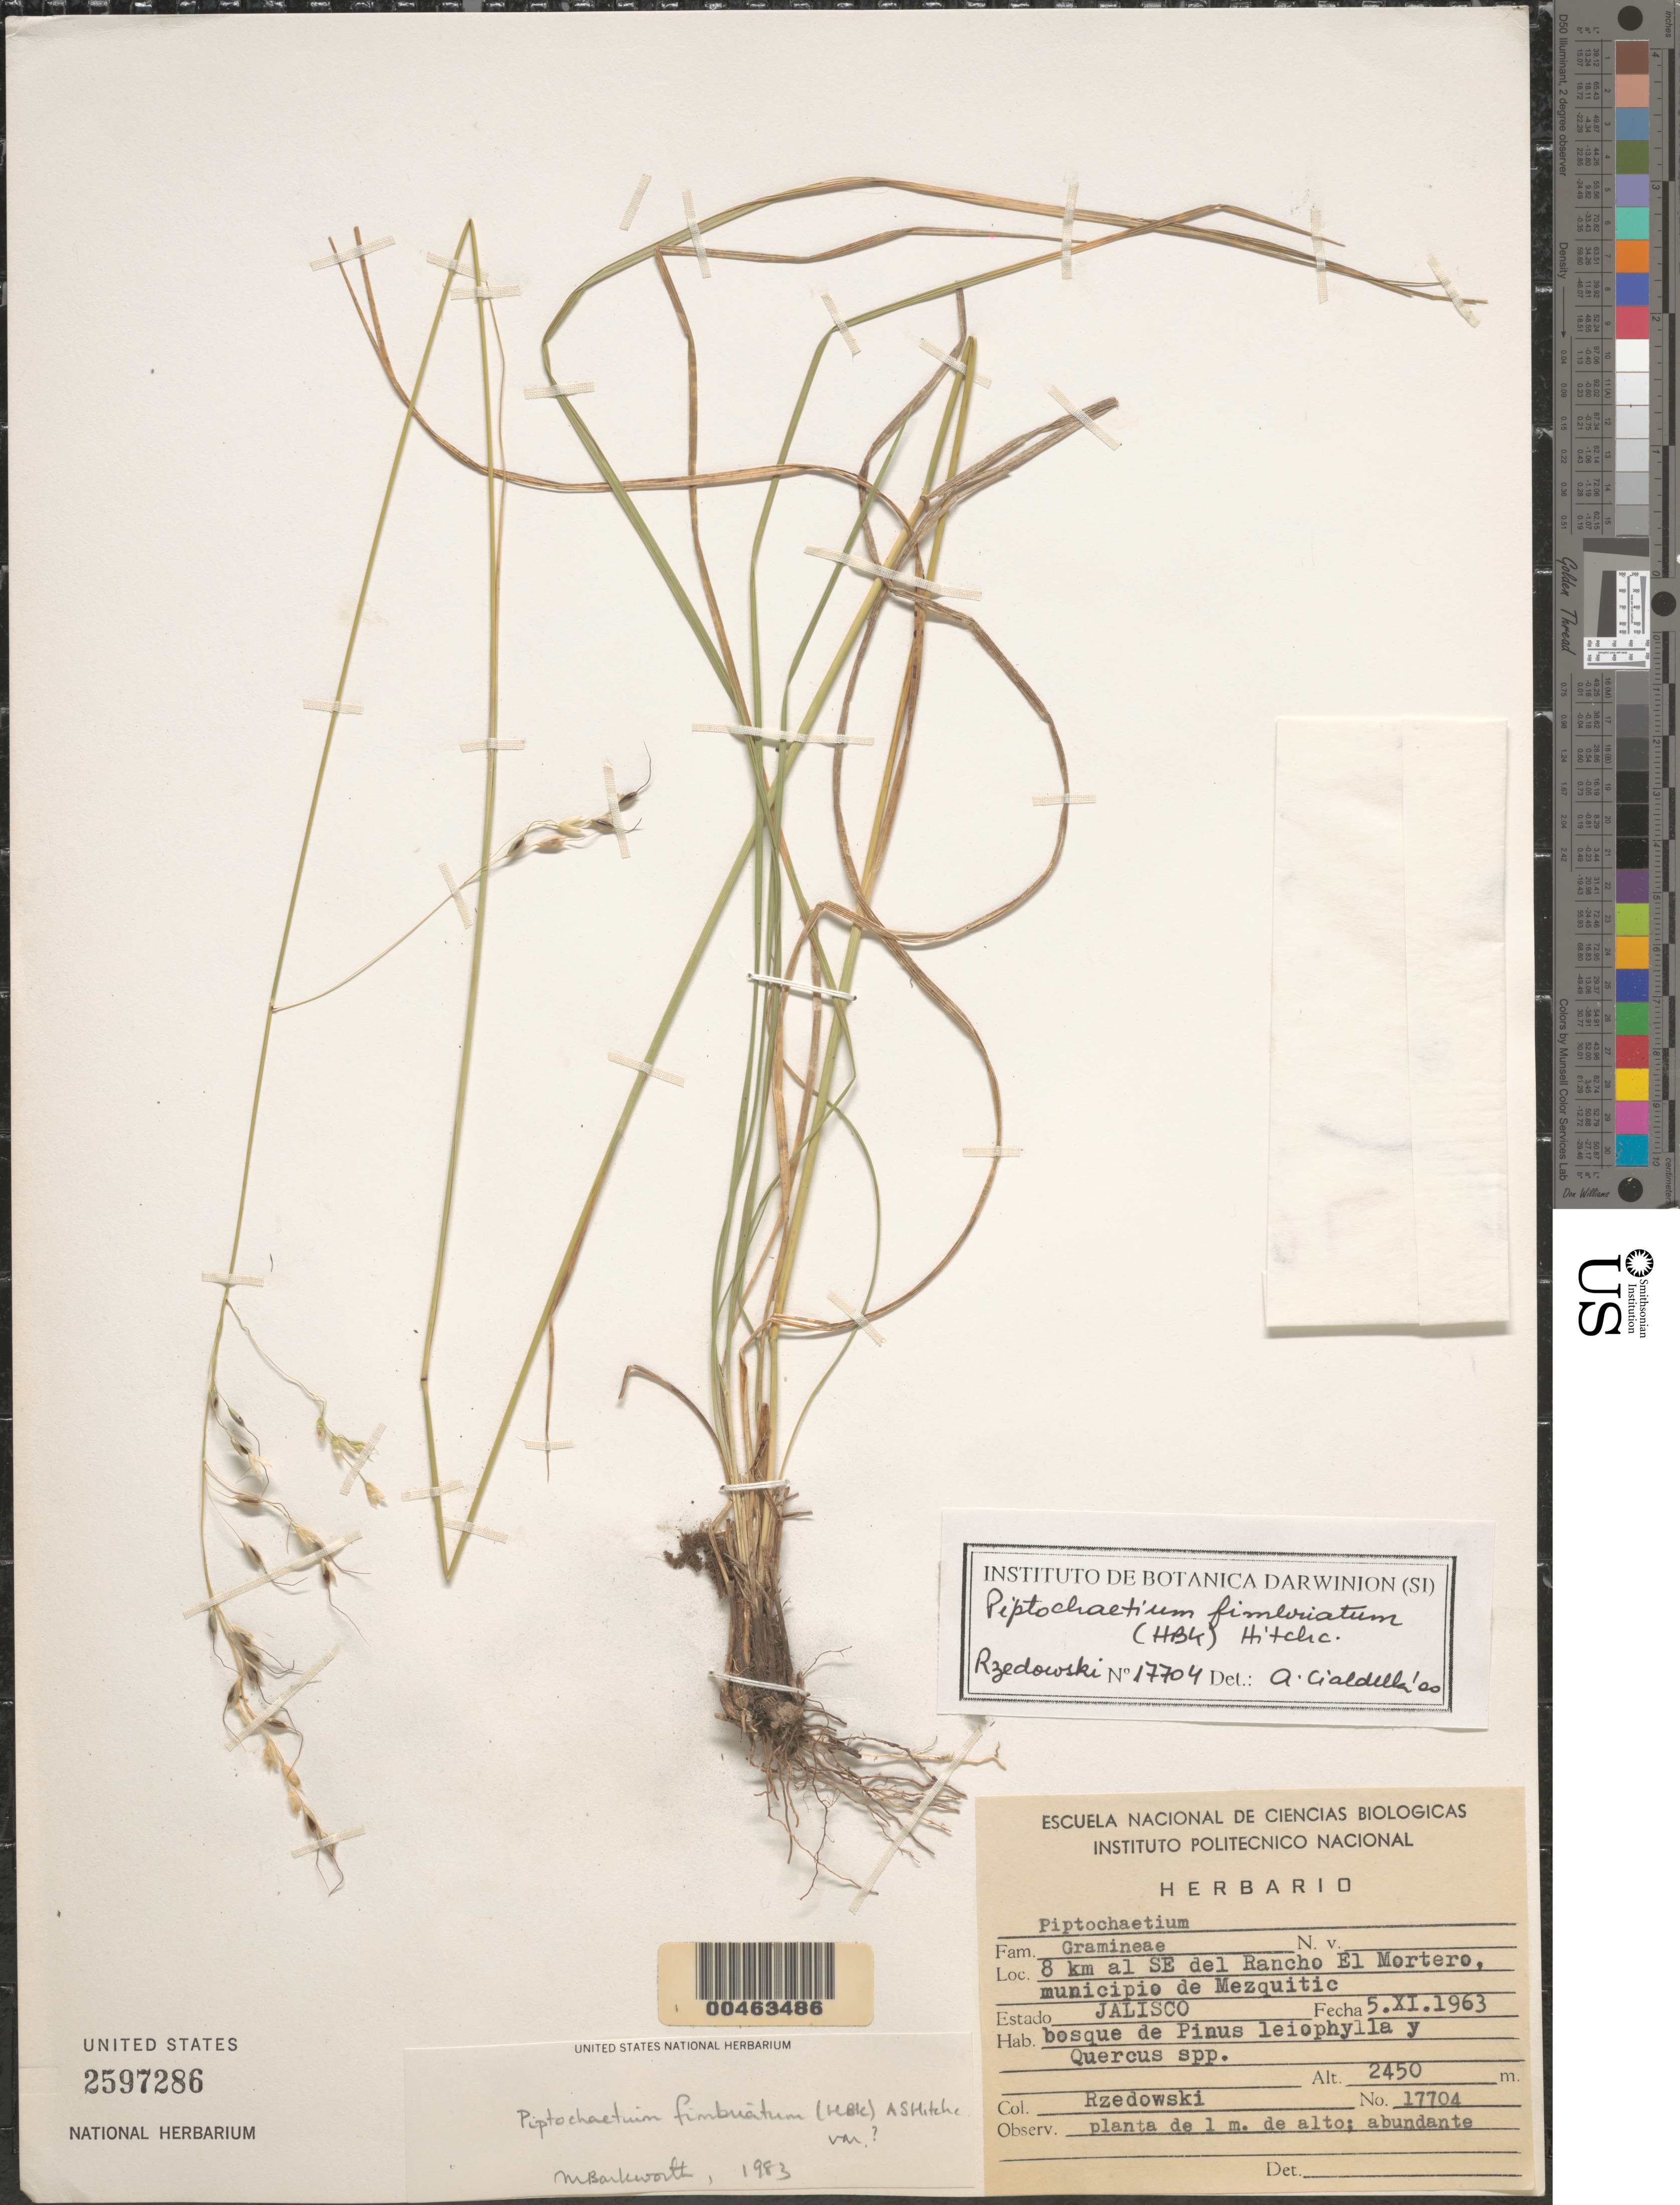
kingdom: Plantae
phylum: Tracheophyta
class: Liliopsida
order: Poales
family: Poaceae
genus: Piptochaetium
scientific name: Piptochaetium fimbriatum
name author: (Kunth) Hitchc.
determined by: Barkworth, M. E.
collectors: J. Rzedowski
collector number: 17704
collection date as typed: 5 Nov 1963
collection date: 1963-11-05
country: Mexico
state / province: Jalisco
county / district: Mezquitic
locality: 8 km SE del Rancho El Mortero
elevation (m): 2450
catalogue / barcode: US 2597286